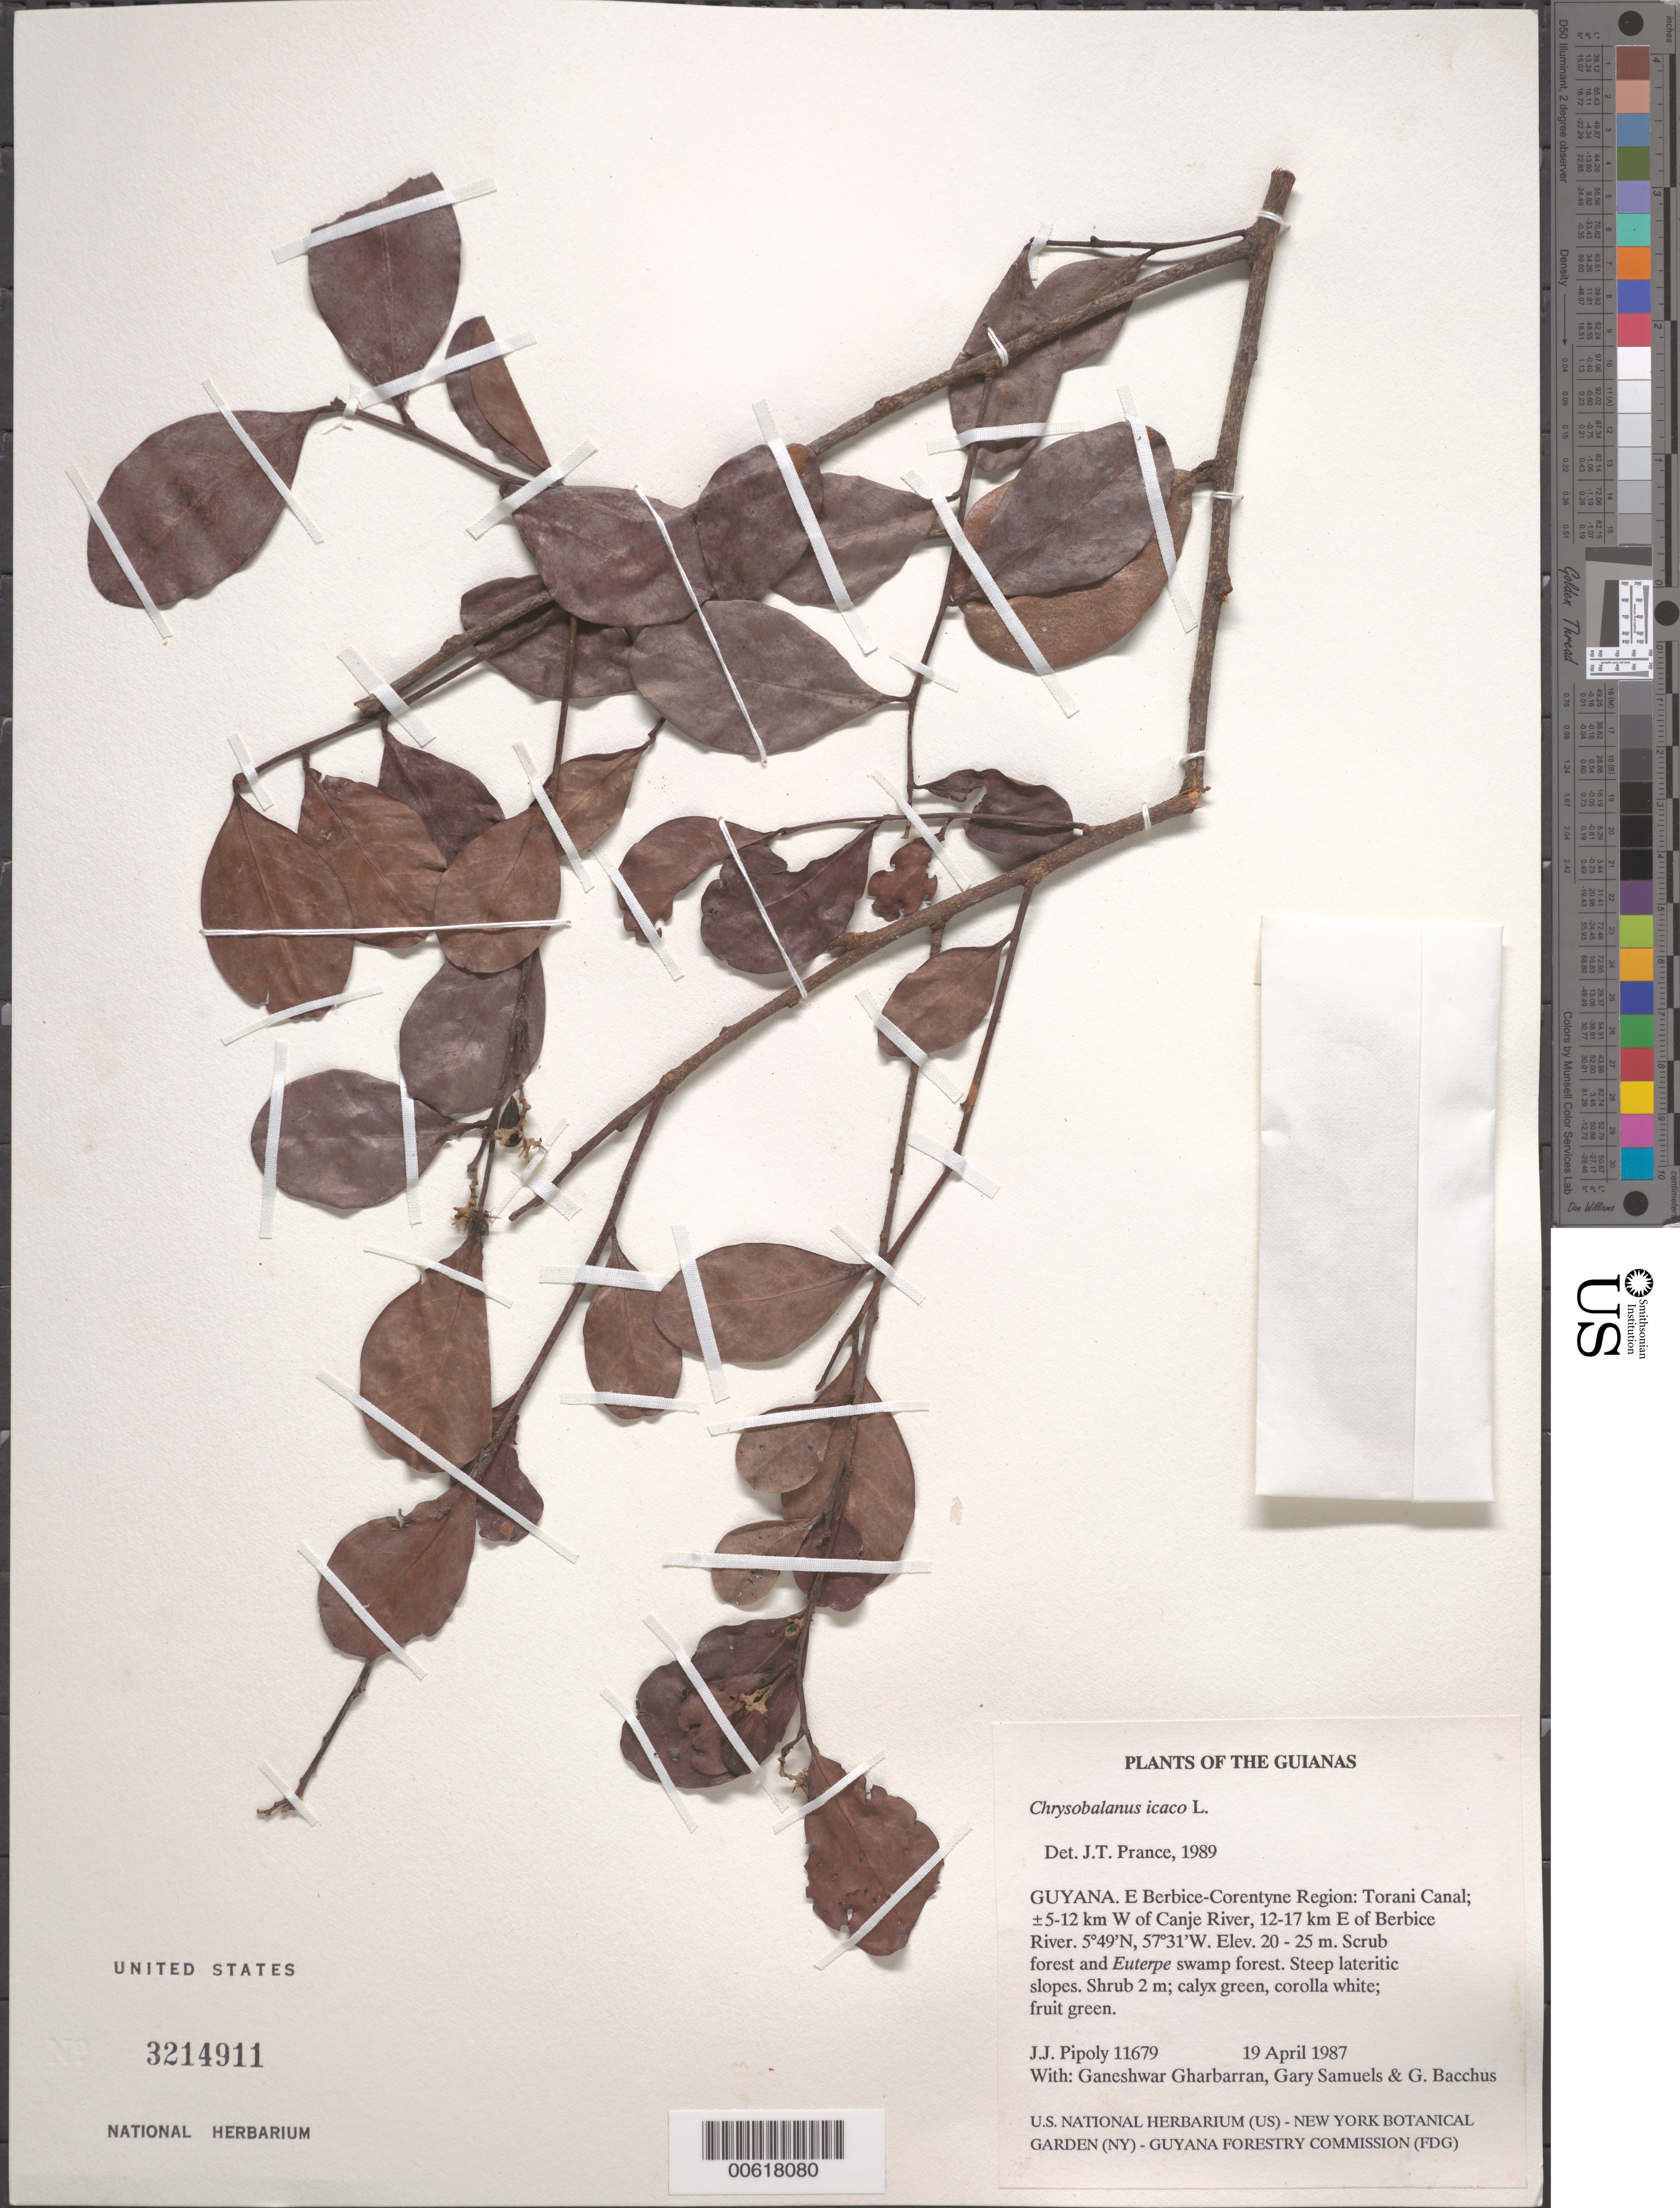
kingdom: Plantae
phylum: Tracheophyta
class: Magnoliopsida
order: Malpighiales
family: Chrysobalanaceae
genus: Chrysobalanus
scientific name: Chrysobalanus icaco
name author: L.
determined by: Prance, G. T.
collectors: J. J. Pipoly, G. Gharbarran, G. Samuels & G. Bacchus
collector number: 11679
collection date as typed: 19 April 1987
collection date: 1987-04-19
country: Guyana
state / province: E. Berbice-Corentyne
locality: Torani Canal; ±5-12 km W of Canje River, 12-17 km E of Berbice River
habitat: Scrub forest and Euterpe Swamp forestSteep lateritic slopes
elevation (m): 20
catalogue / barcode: US 3214911